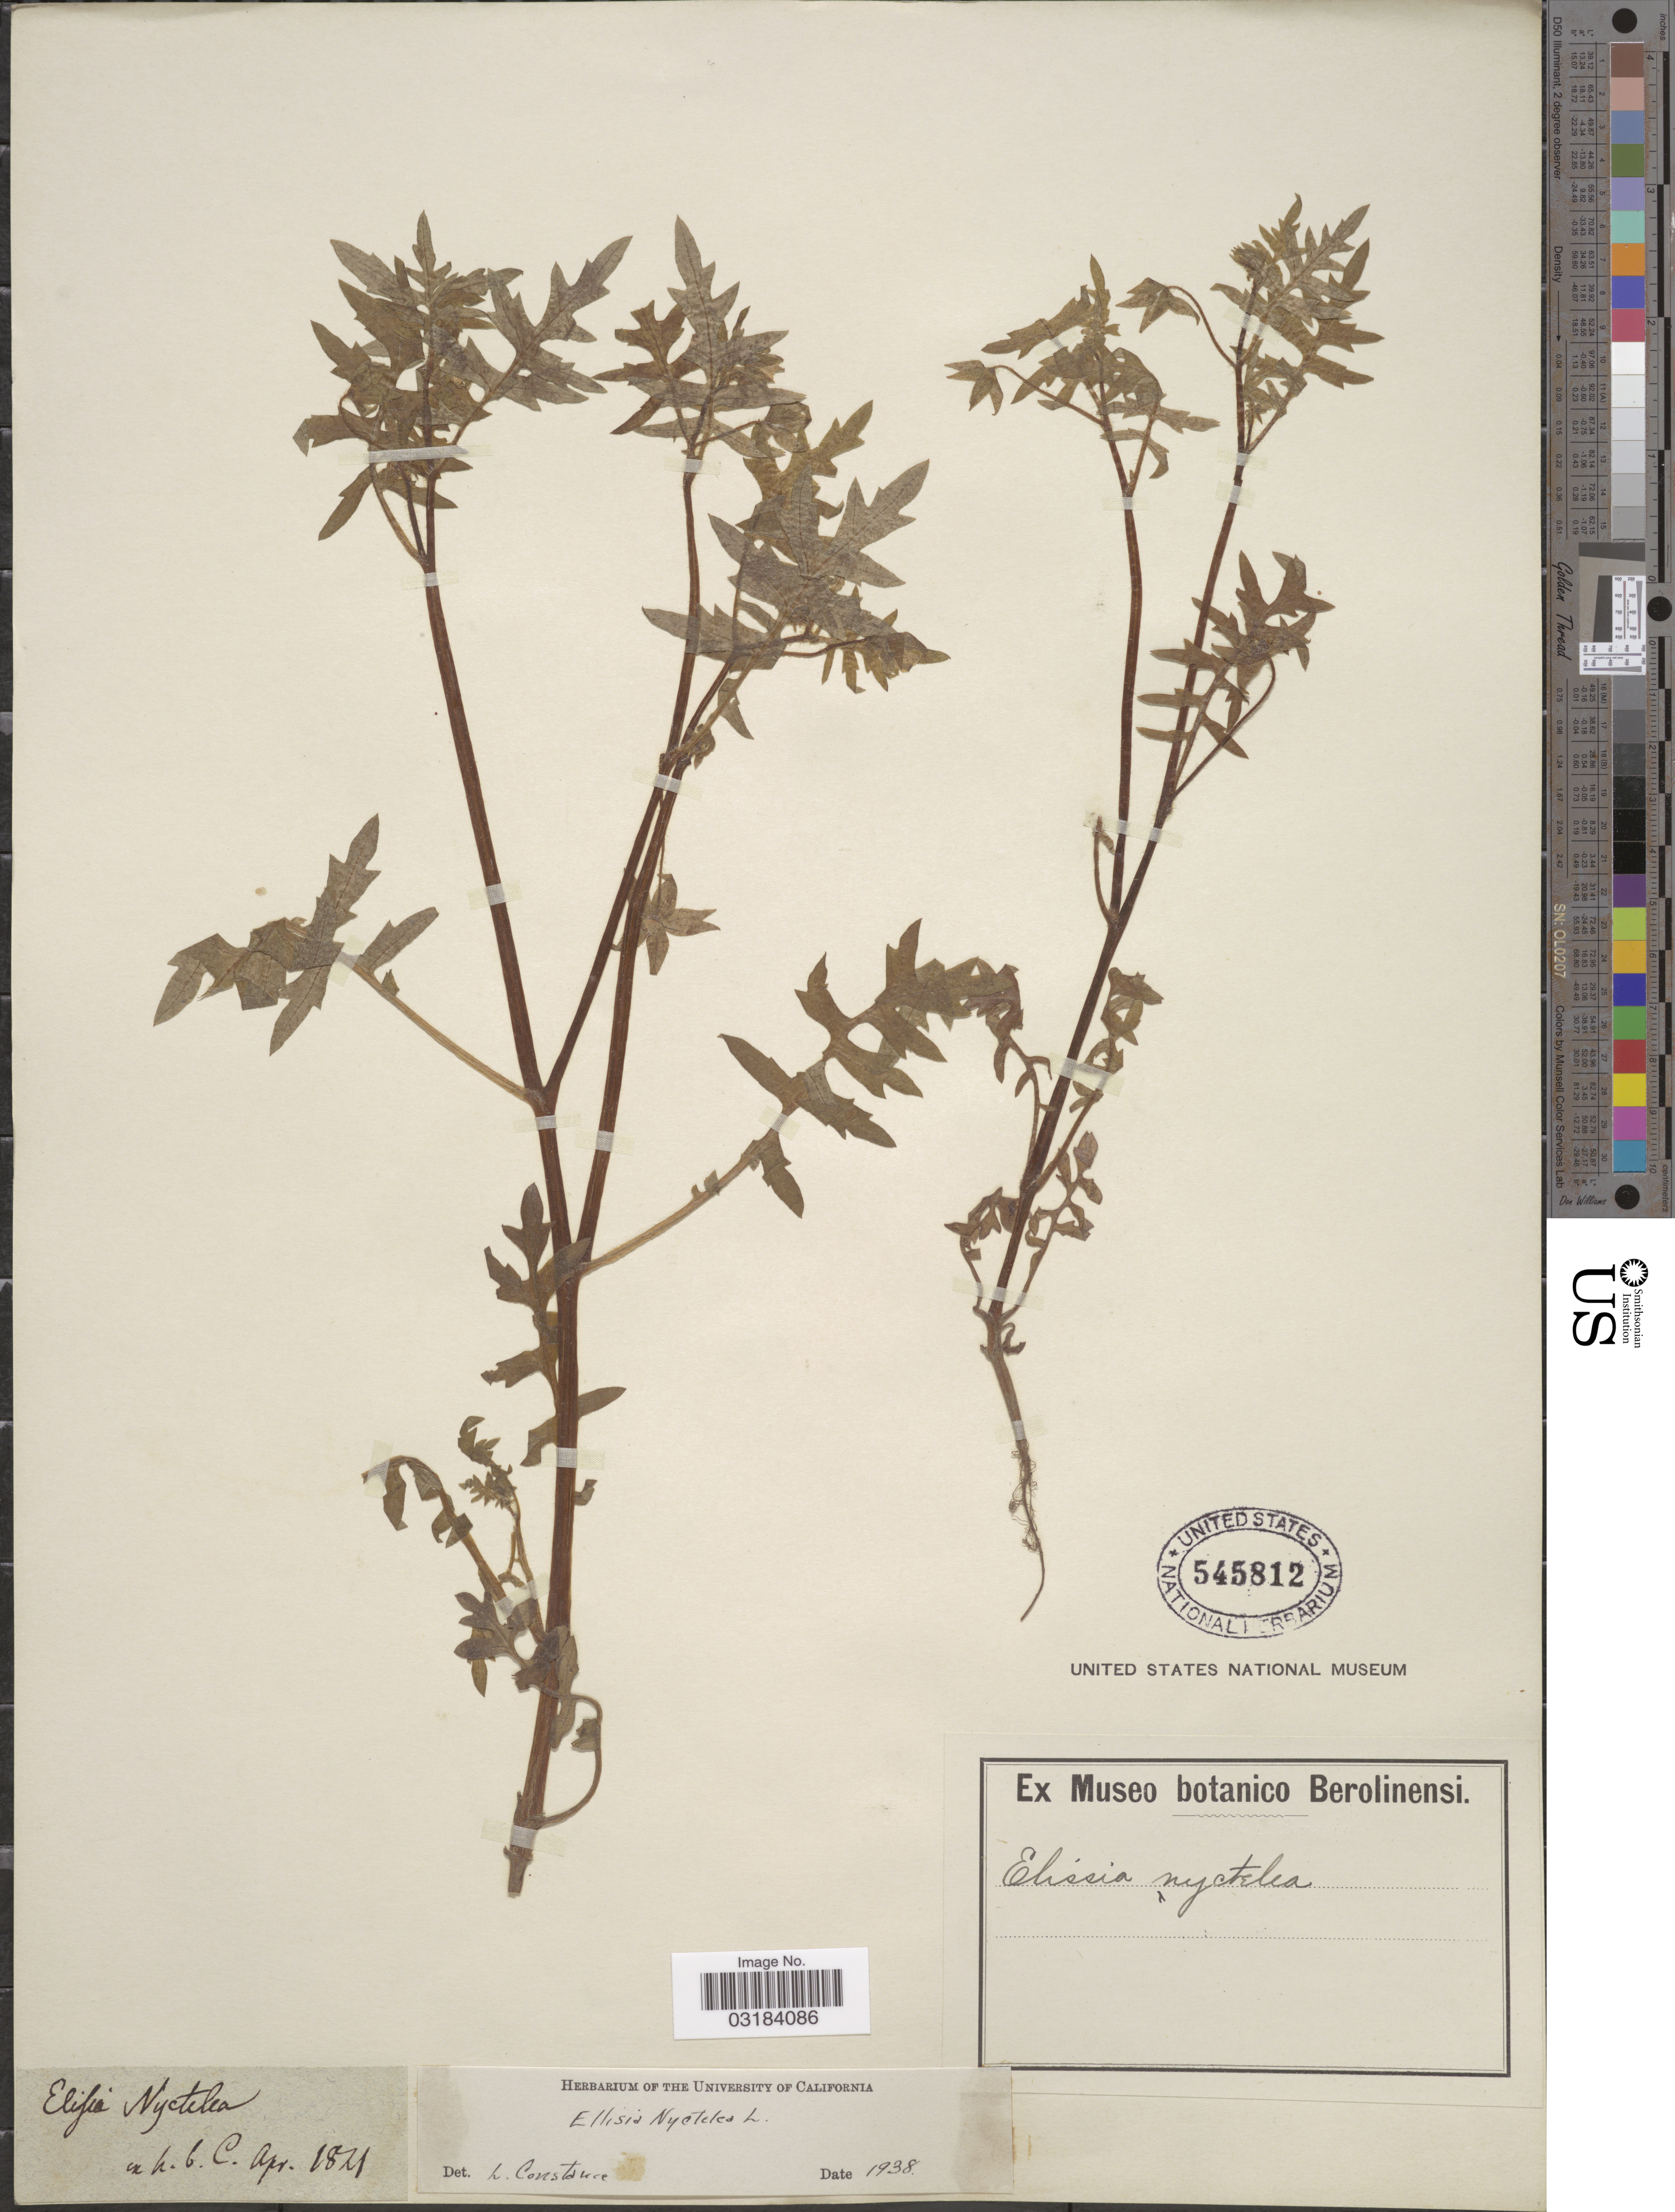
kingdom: Plantae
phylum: Tracheophyta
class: Magnoliopsida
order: Boraginales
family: Hydrophyllaceae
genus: Ellisia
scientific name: Ellisia nyctelea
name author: L.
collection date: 1821-04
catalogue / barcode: US 545812